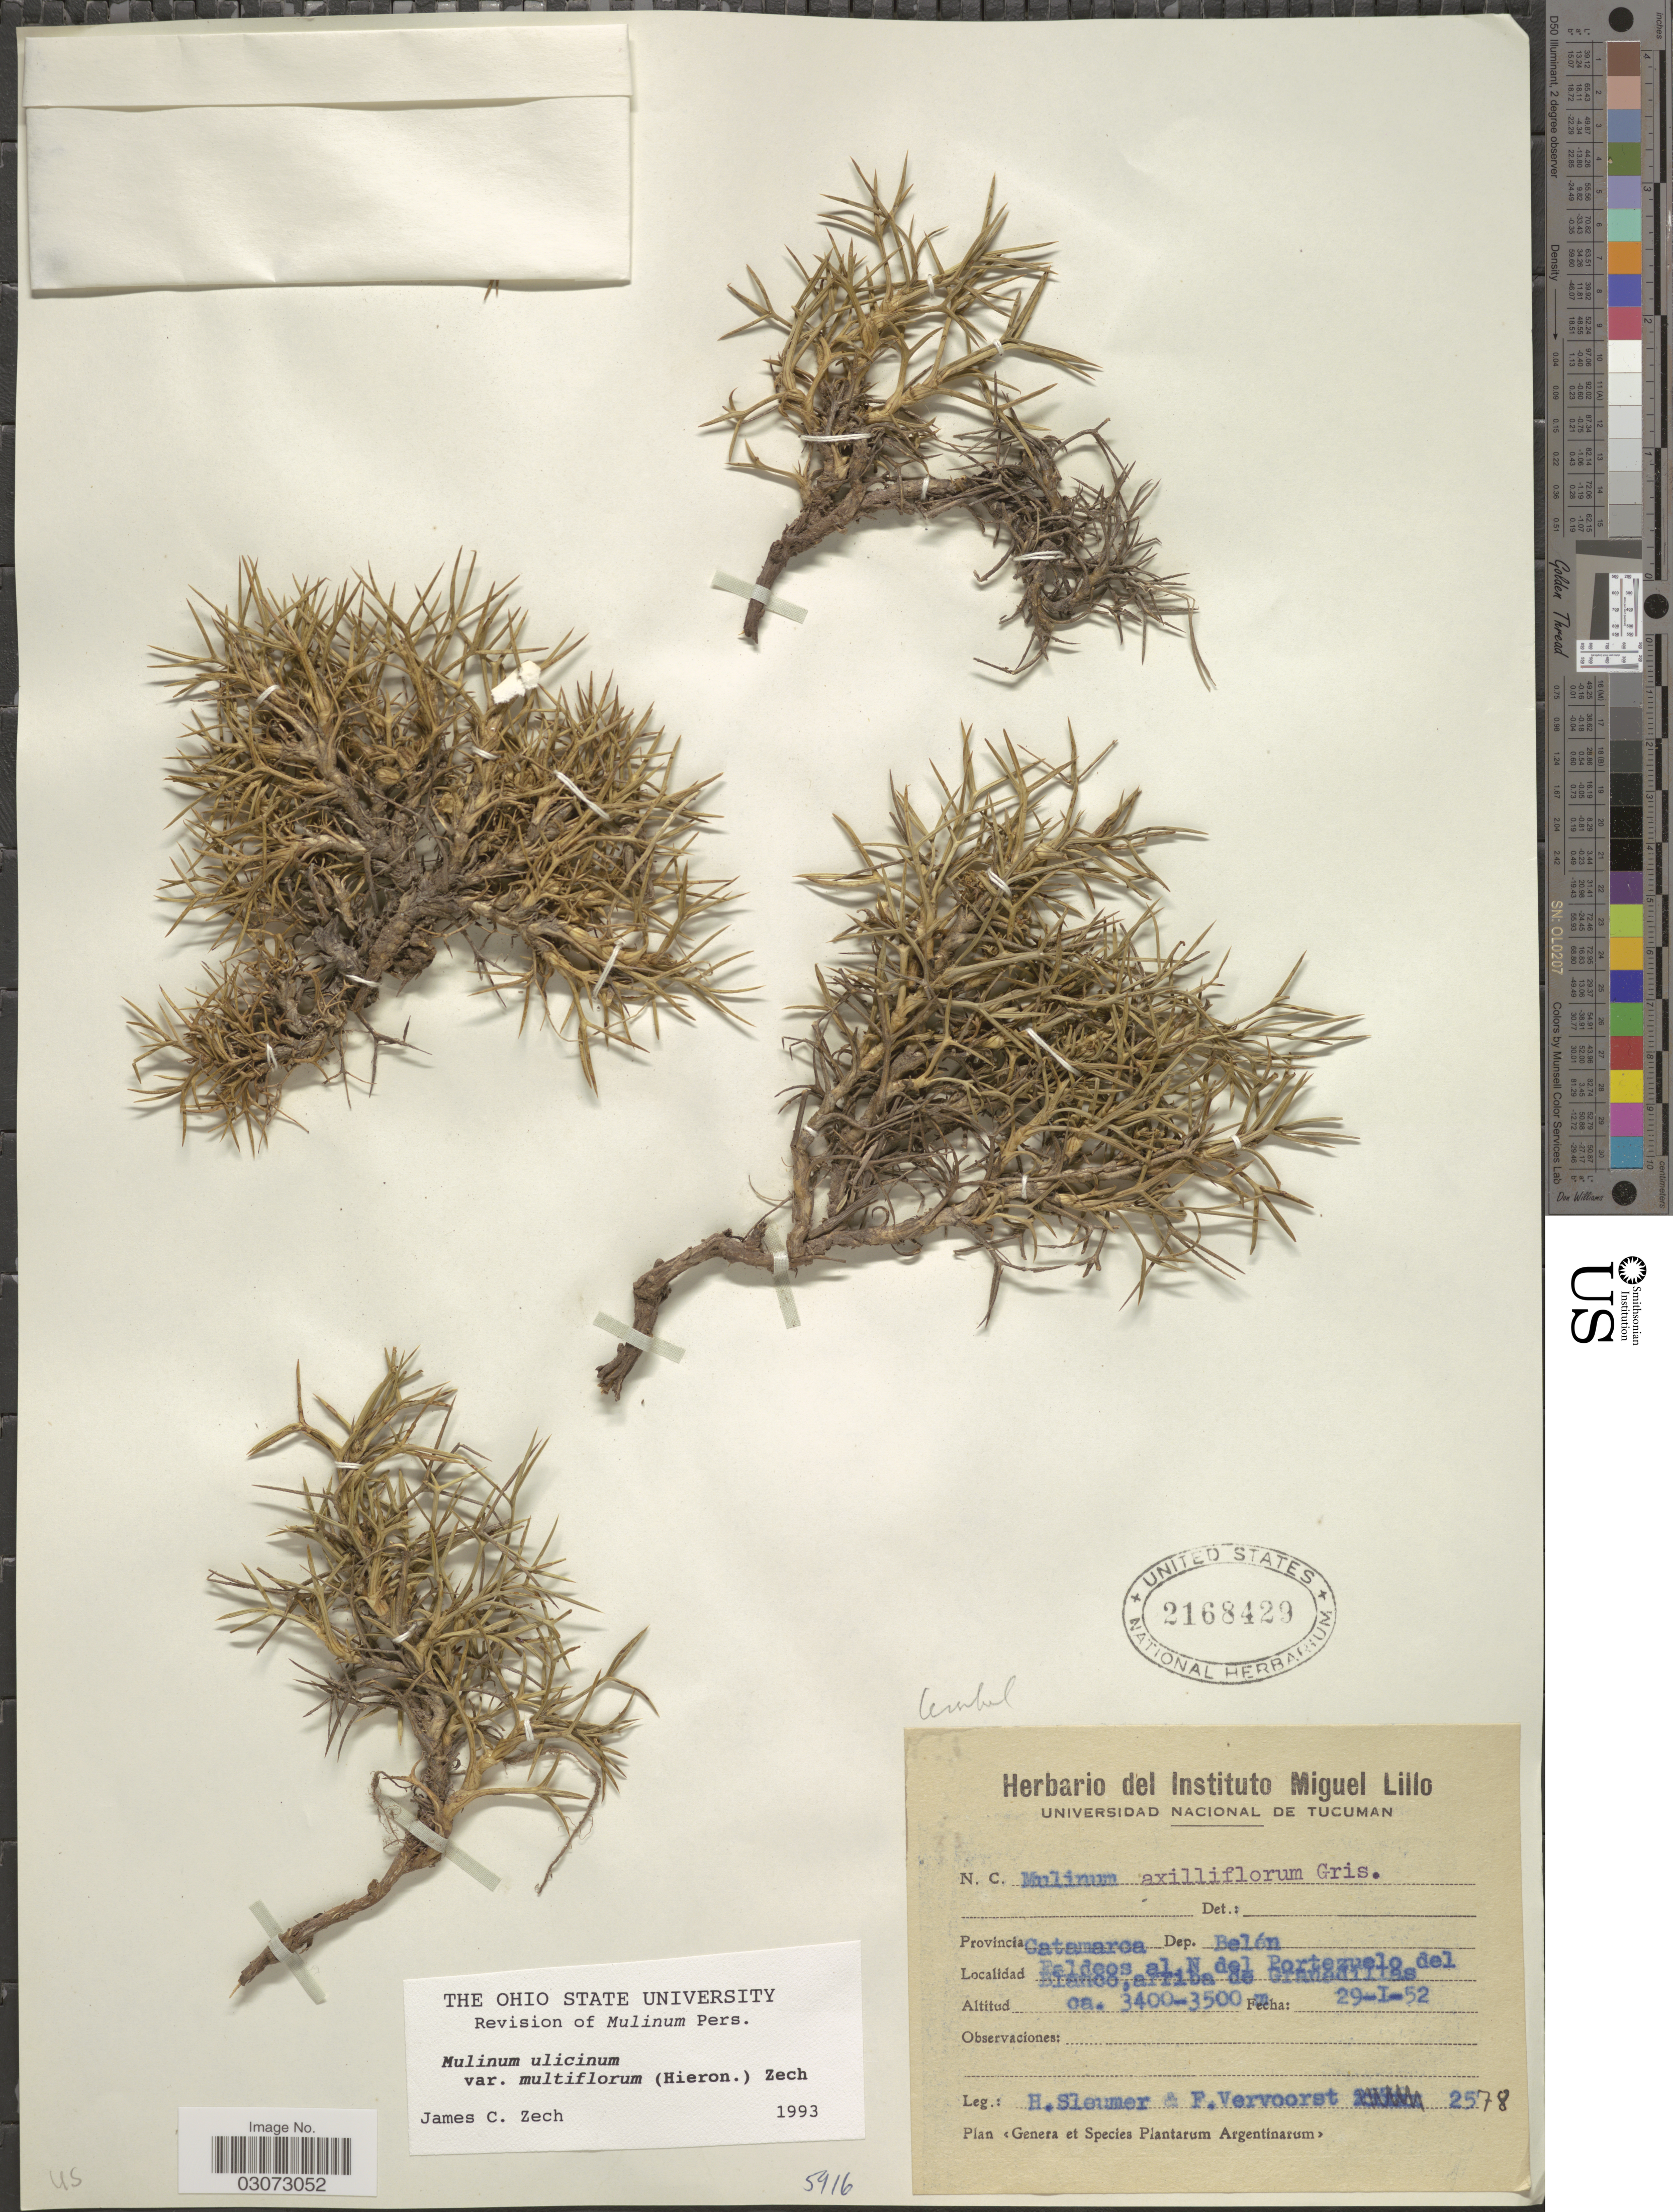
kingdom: Plantae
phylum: Tracheophyta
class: Magnoliopsida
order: Apiales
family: Apiaceae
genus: Mulinum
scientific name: Mulinum ulicinum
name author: Gillet & Hook.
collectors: H. O. Sleumer & F. Vervoorst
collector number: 2578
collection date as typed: Transcribed d/m/y: 29/1/52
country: Argentina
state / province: Catamarca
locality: Provincia Catamarca. Dep. Belén. Baldeos al N del Portezuelo del Blanco, arriba de Granadillas.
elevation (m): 3400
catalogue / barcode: US 2168429